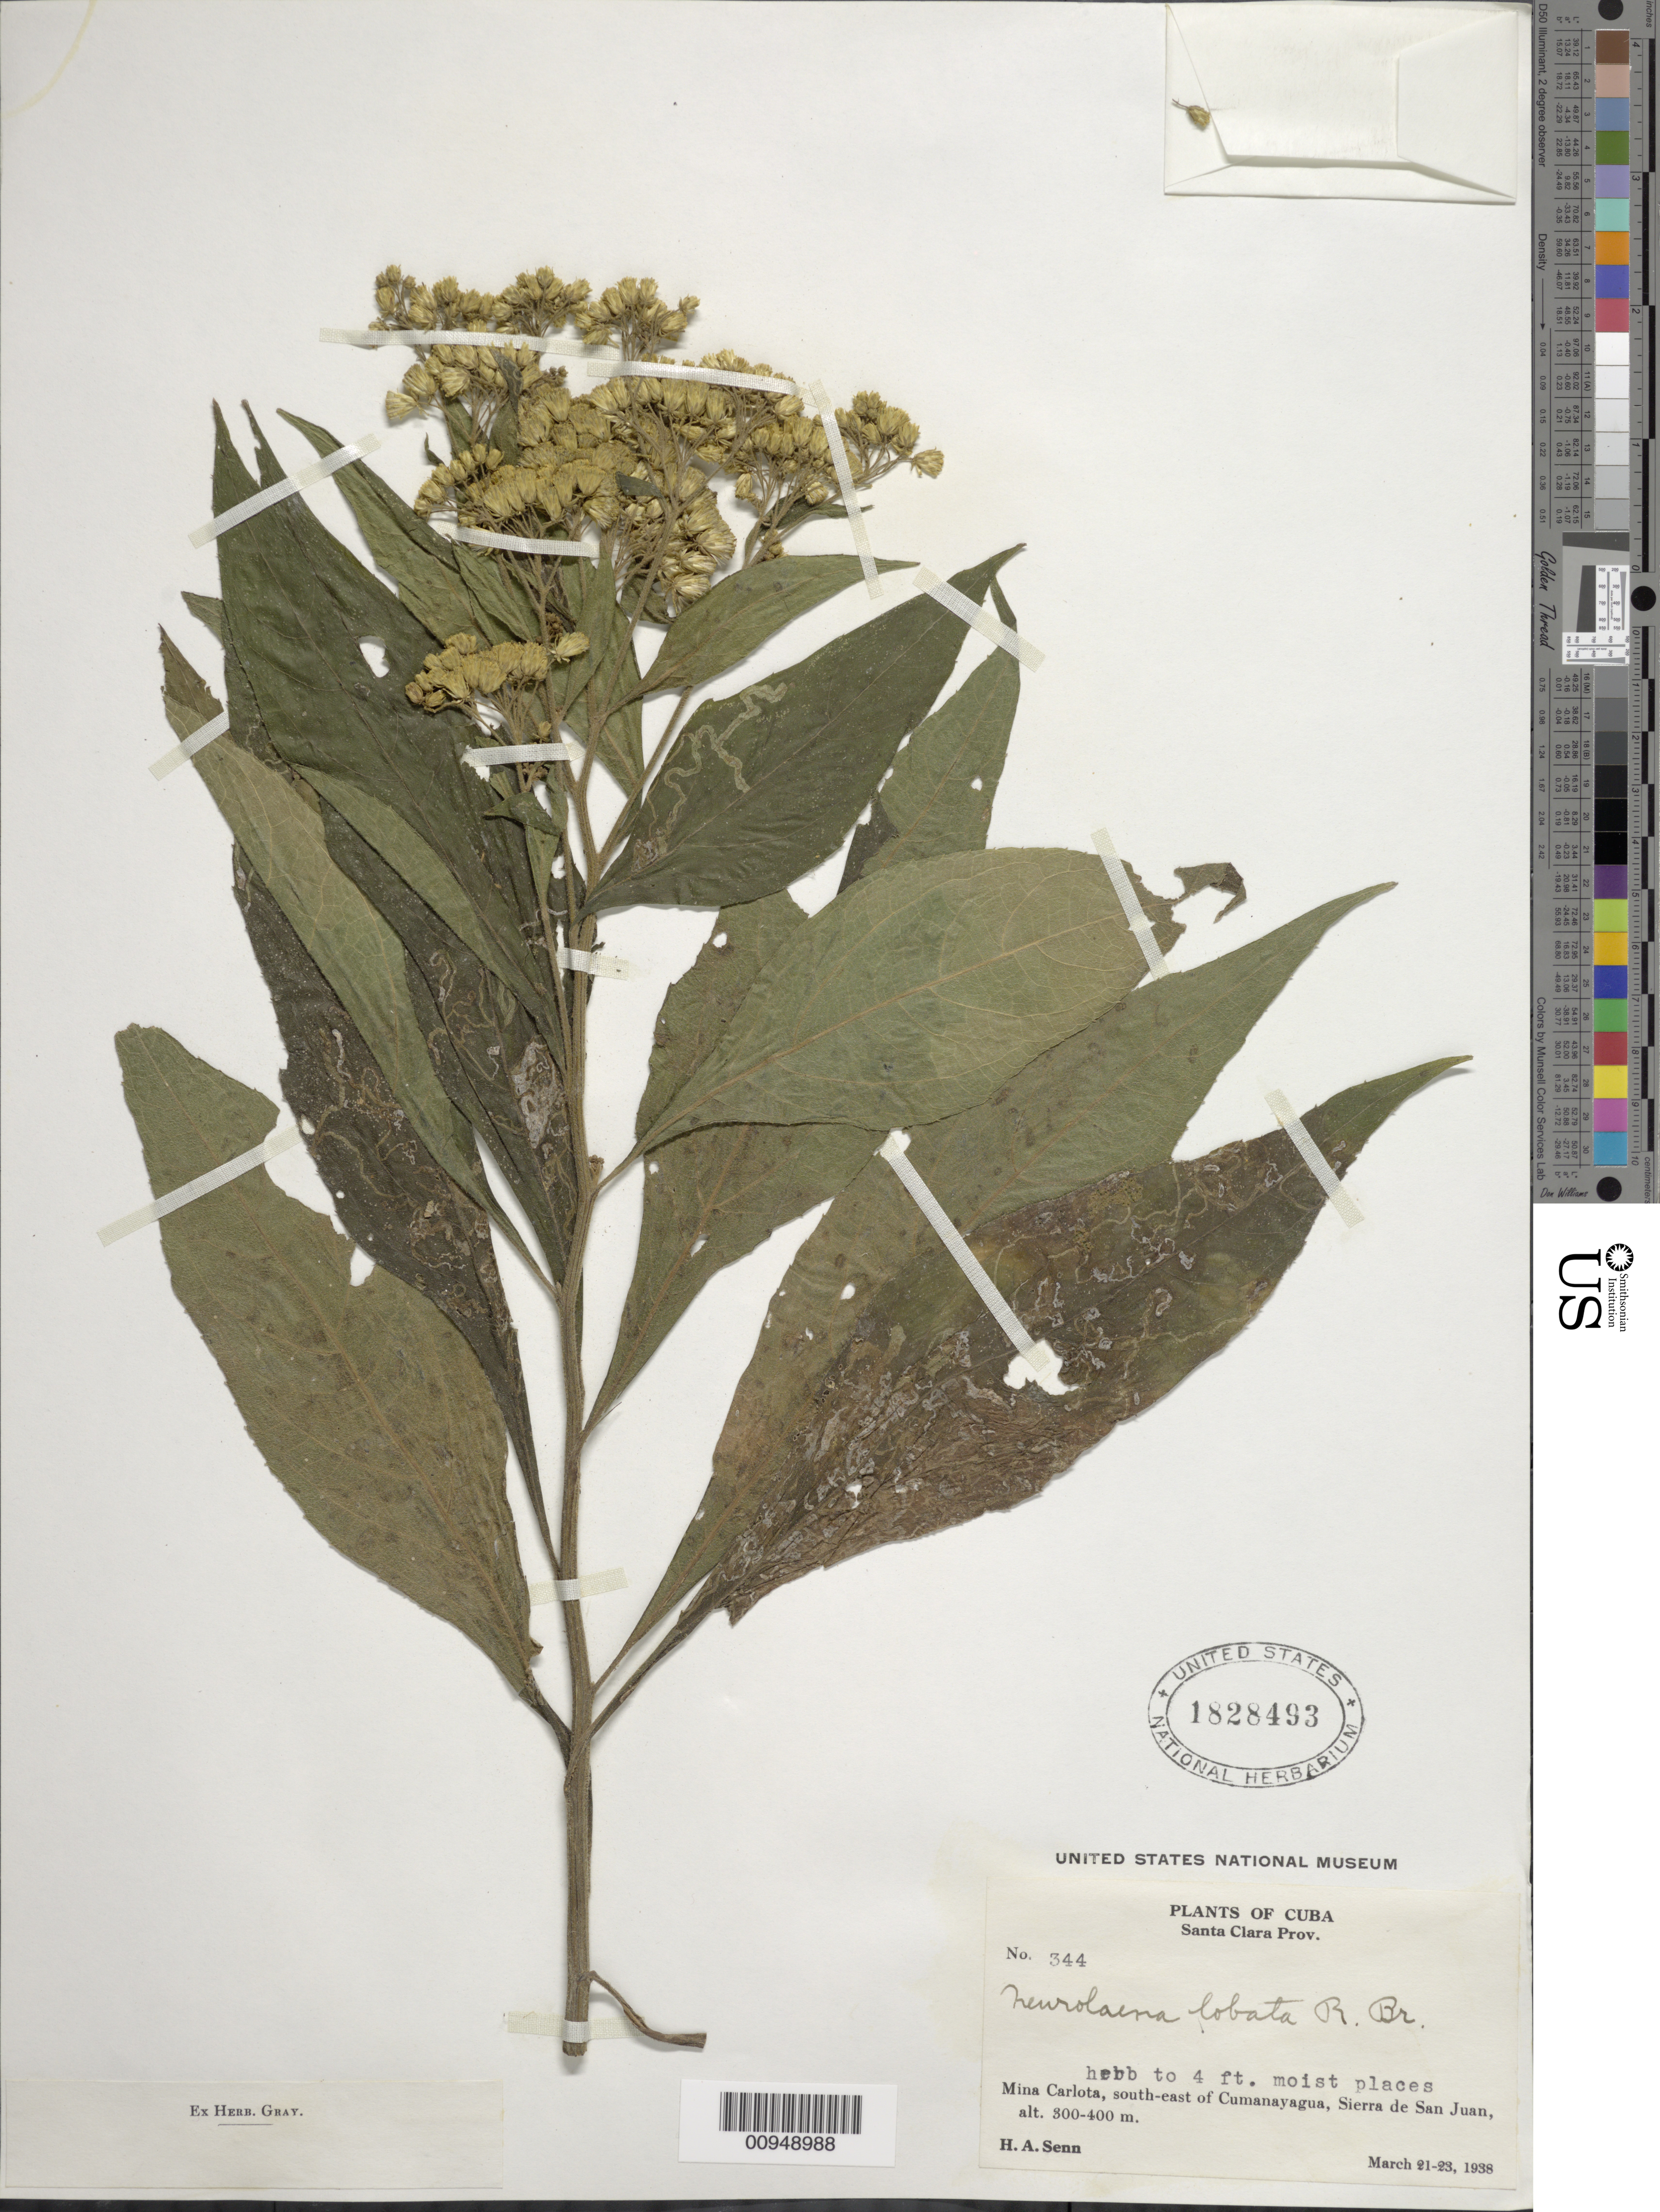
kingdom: Plantae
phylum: Tracheophyta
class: Magnoliopsida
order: Asterales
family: Asteraceae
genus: Neurolaena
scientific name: Neurolaena lobata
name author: (L.) R. Br. ex Cass.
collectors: H. A. Senn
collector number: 344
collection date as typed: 21 Mar 1938 to 23 Mar 1938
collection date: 1938-03-21/1938-03-23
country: Cuba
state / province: Las Villas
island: Cuba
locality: Mina Carlota, SE of Cumanayagua, Sierra de San Juan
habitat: Moist places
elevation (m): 300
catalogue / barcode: US 1828493